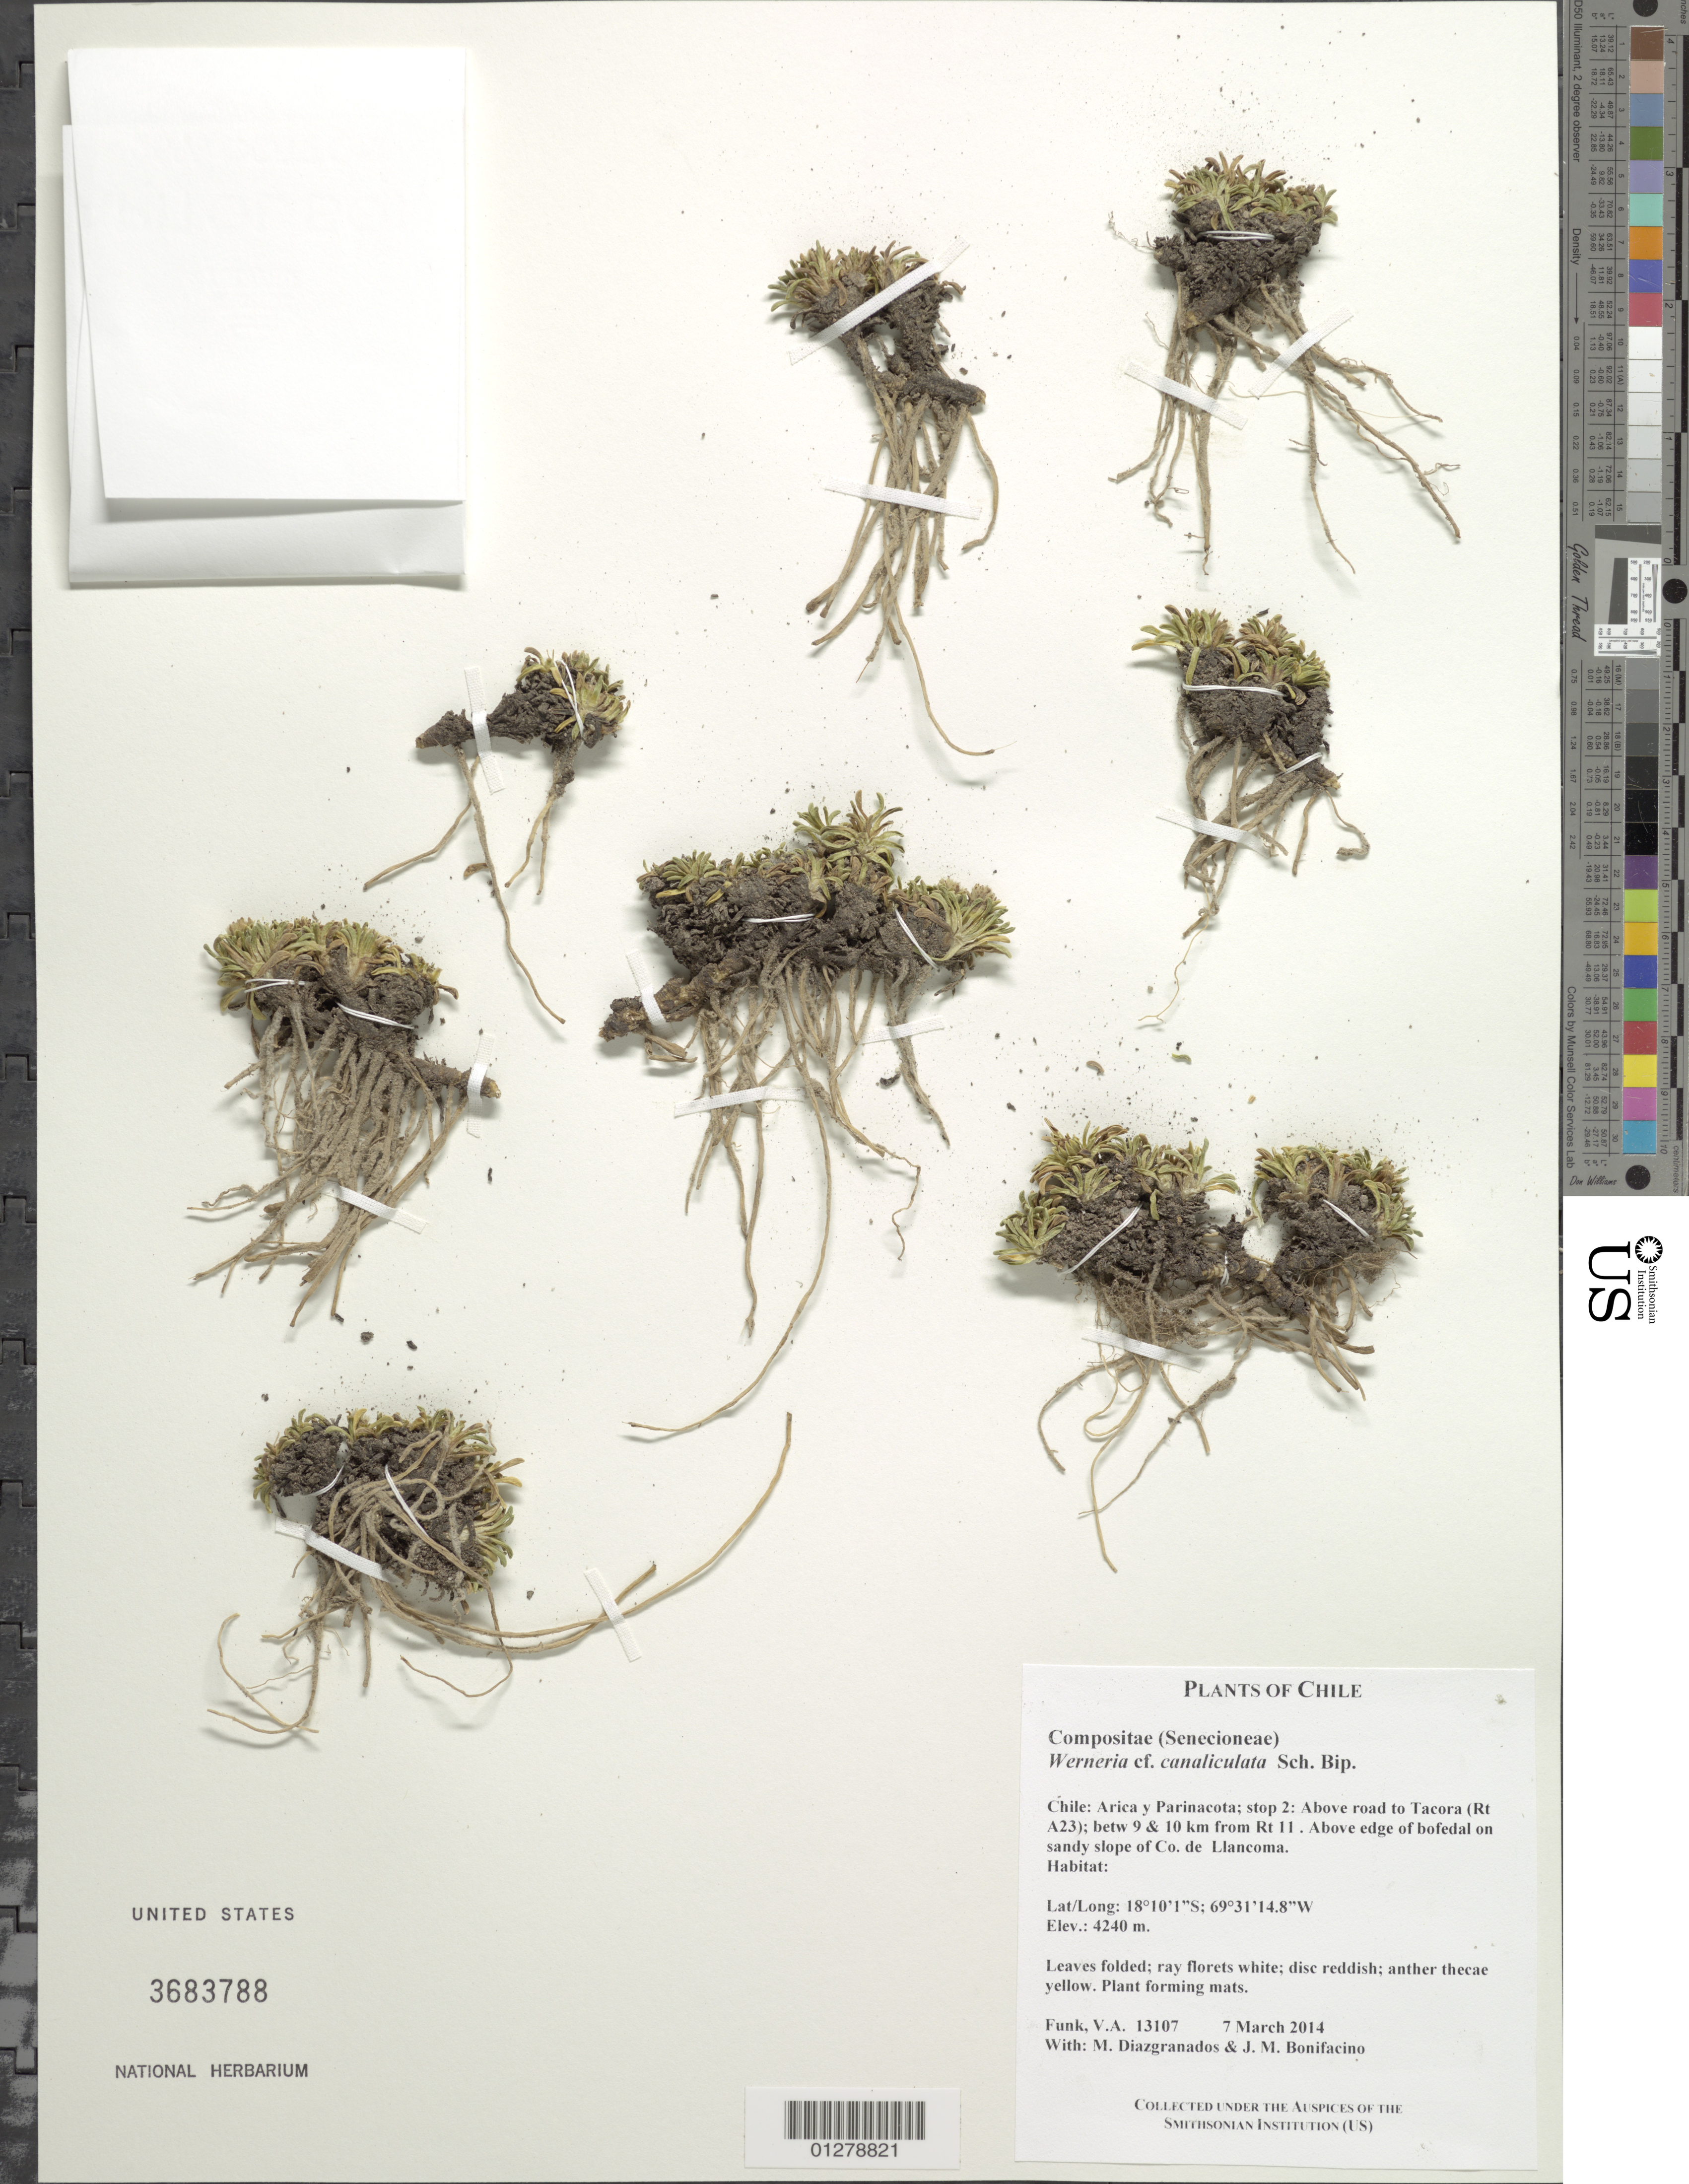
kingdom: Plantae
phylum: Tracheophyta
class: Magnoliopsida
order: Asterales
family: Asteraceae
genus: Werneria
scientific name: Werneria aretioides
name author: Wedd.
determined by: Calvo, Joel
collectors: V. Funk, M. Diazgranados C. & M. Bonifacino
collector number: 13107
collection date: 2014-03-07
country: Chile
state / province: Arica y Parinacota (XV)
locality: Above road to Tacora (Rt A23); btw 9 & 10 km from Rt 11. Above edge of bofedal on sandy slope of Cerro Llancoma.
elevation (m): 4466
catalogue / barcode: US 3683788